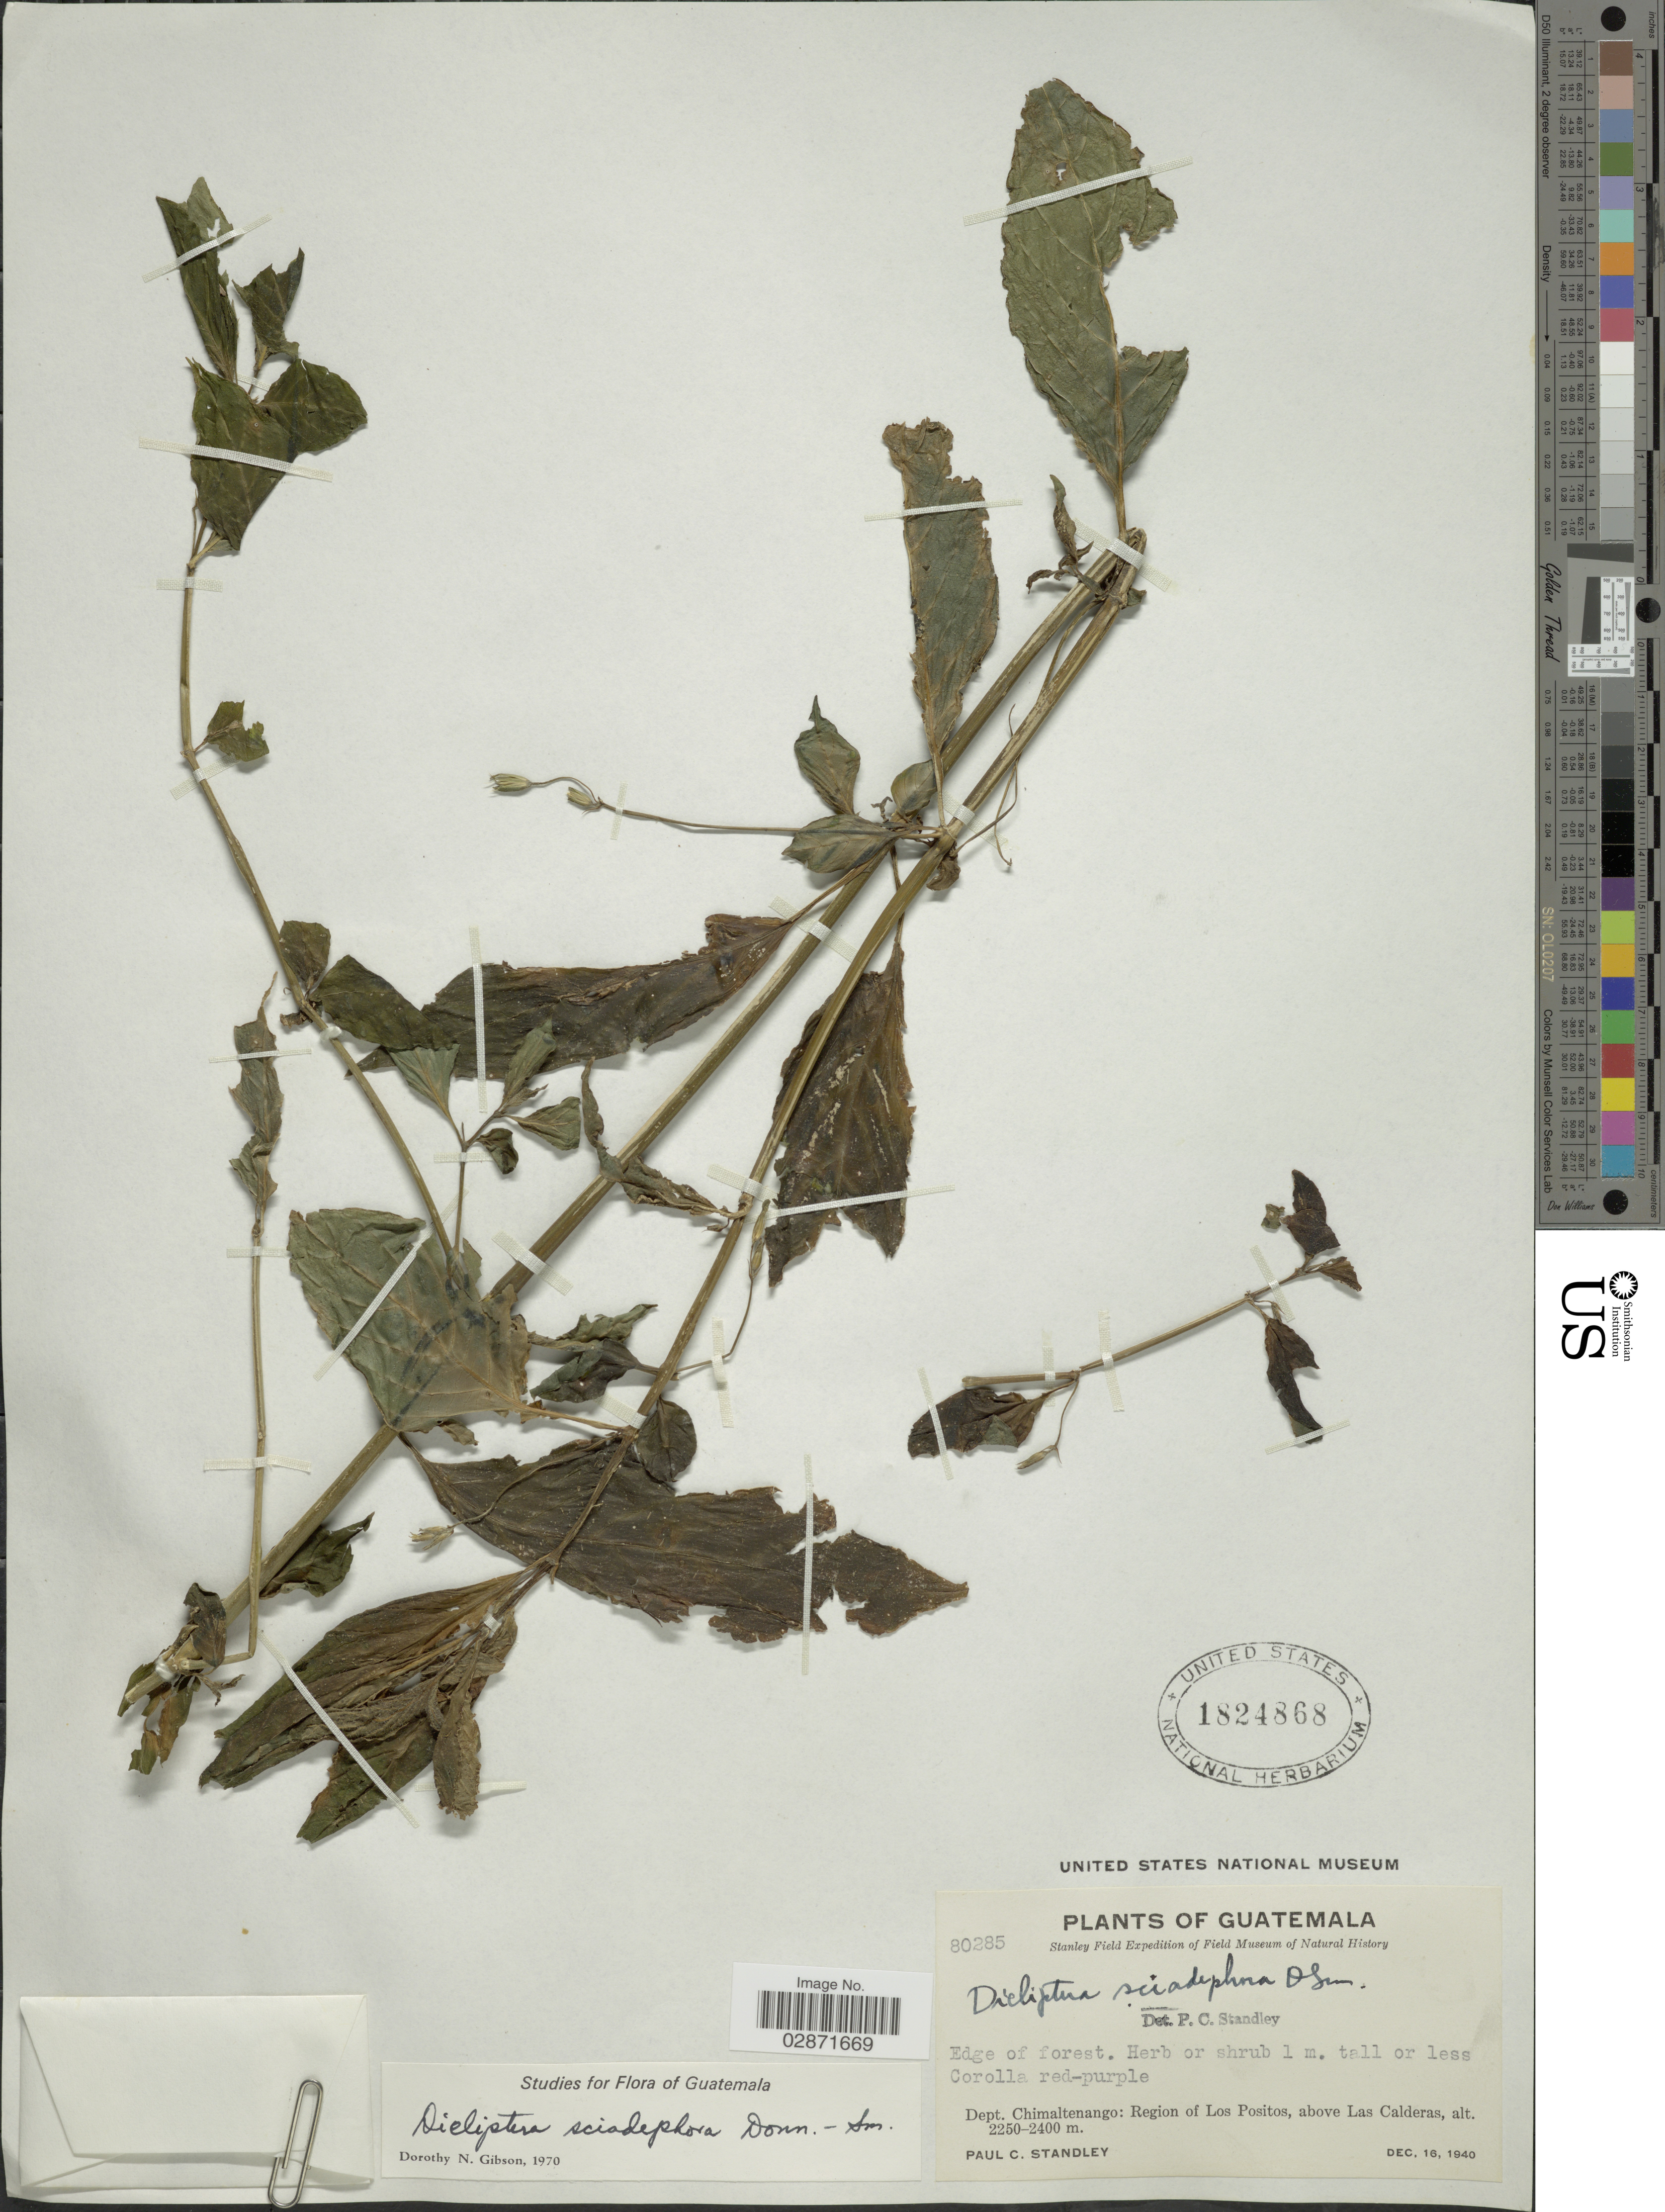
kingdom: Plantae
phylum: Tracheophyta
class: Magnoliopsida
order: Lamiales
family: Acanthaceae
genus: Dicliptera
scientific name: Dicliptera sciadephora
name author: Donn. Sm.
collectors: P. C. Standley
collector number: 80285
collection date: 1940-12-16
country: Guatemala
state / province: Chimaltenango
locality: Dept. Chimaltenango: Region of Los Positos, above Las Calderas.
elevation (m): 2250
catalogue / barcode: US 1824868